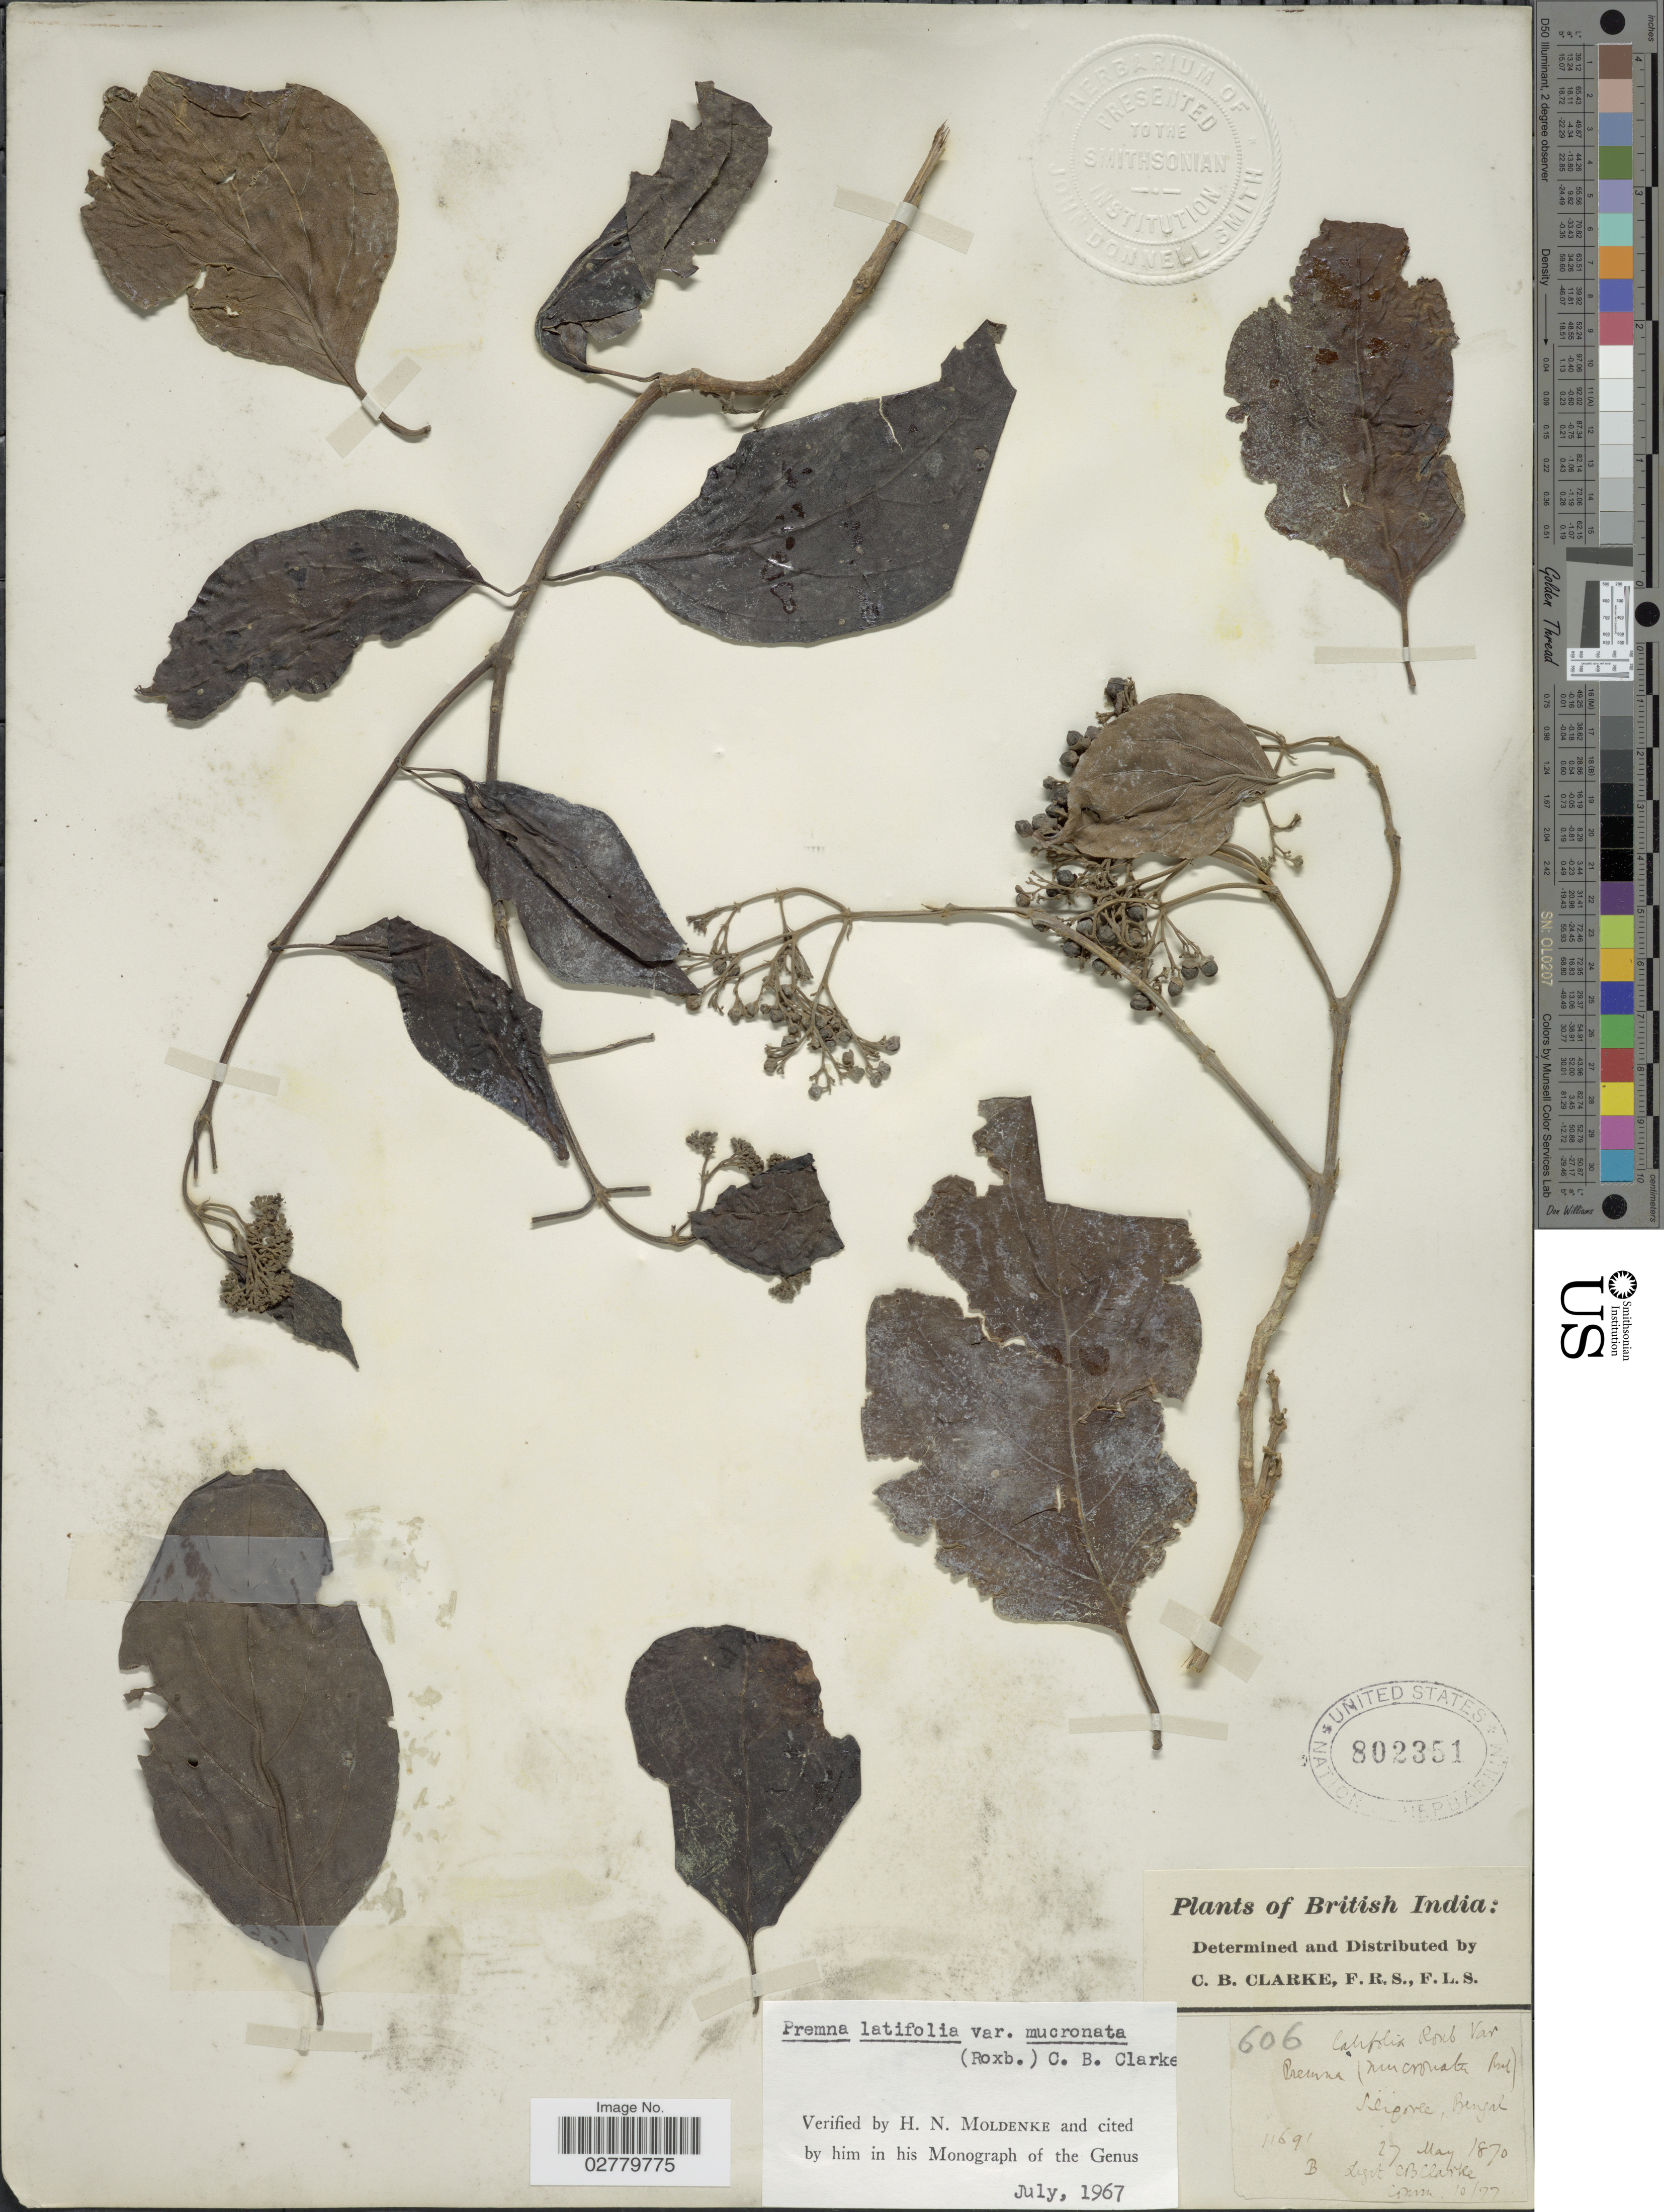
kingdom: Plantae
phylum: Tracheophyta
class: Magnoliopsida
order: Lamiales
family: Lamiaceae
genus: Premna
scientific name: Premna mollissima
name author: Roth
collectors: C. B. Clarke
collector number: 11691B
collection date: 1870-05-27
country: India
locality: British India. Siligore [interpreted]. Bengal.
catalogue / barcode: US 802351